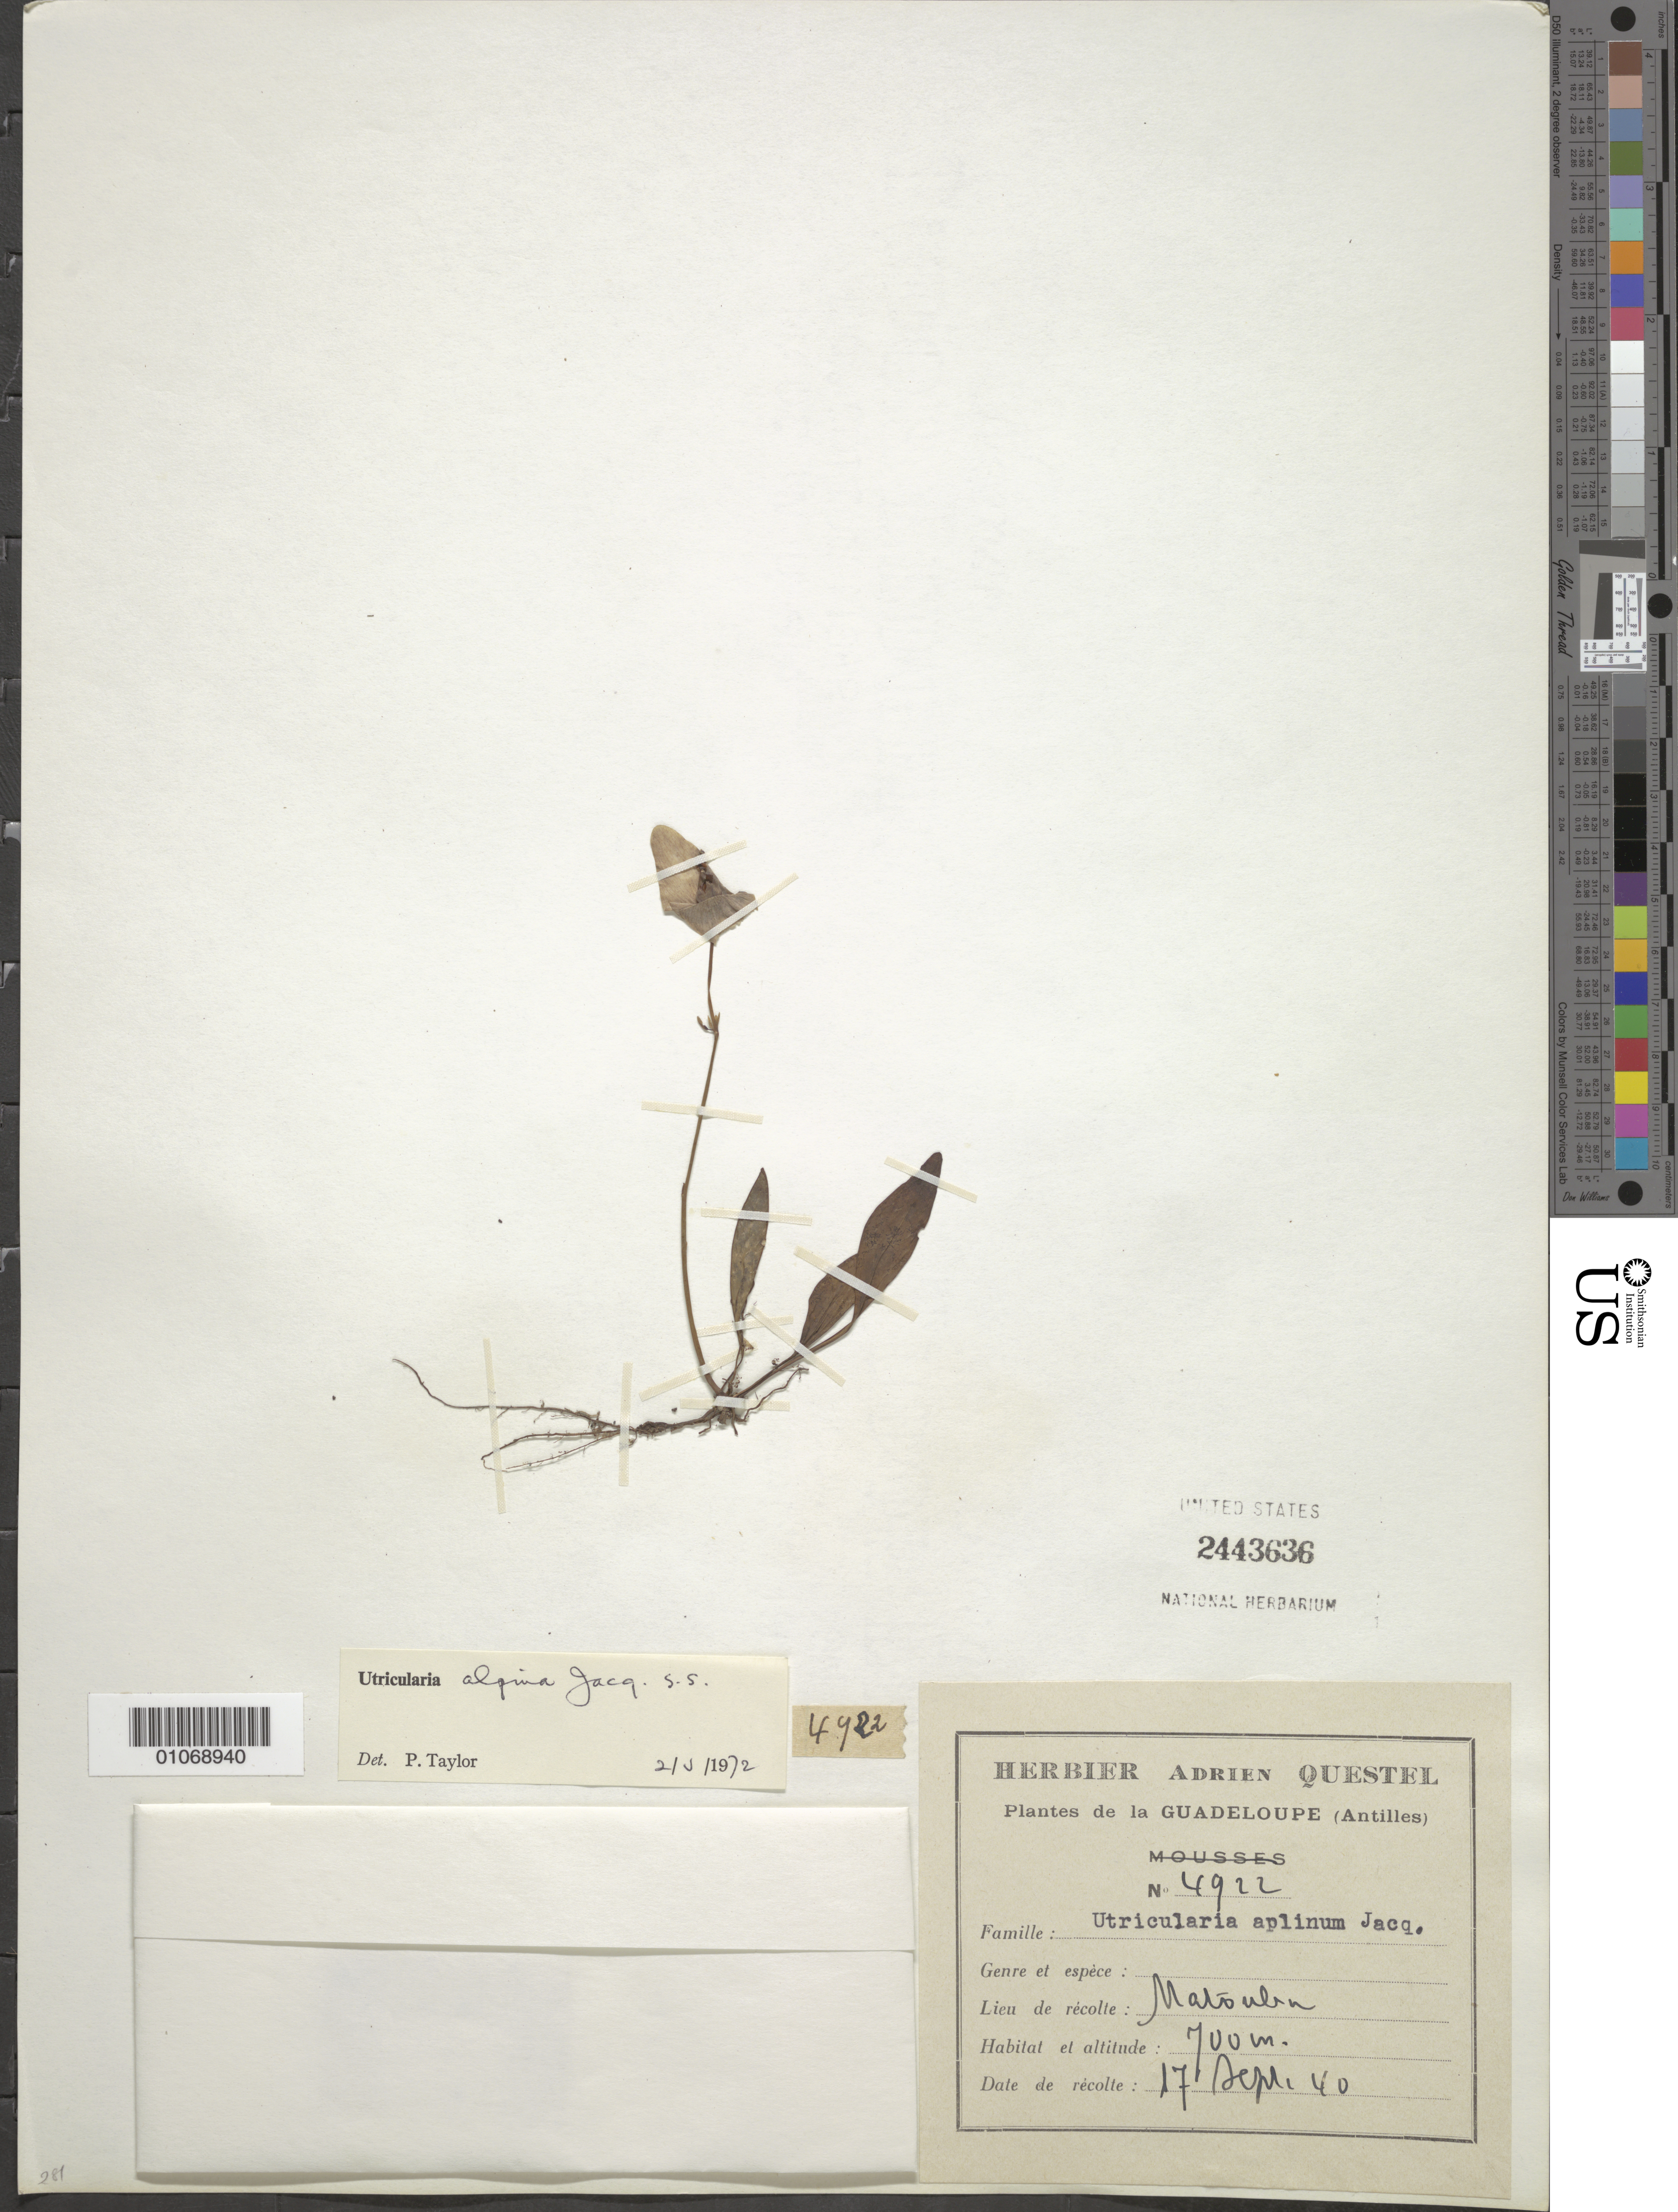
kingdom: Plantae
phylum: Tracheophyta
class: Magnoliopsida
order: Lamiales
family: Lentibulariaceae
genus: Utricularia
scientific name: Utricularia alpina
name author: Jacq.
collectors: A. Questel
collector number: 4922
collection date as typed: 17 Sep 1940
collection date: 1940-09-17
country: Guadeloupe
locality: Matoulea?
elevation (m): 700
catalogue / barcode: US 2443636